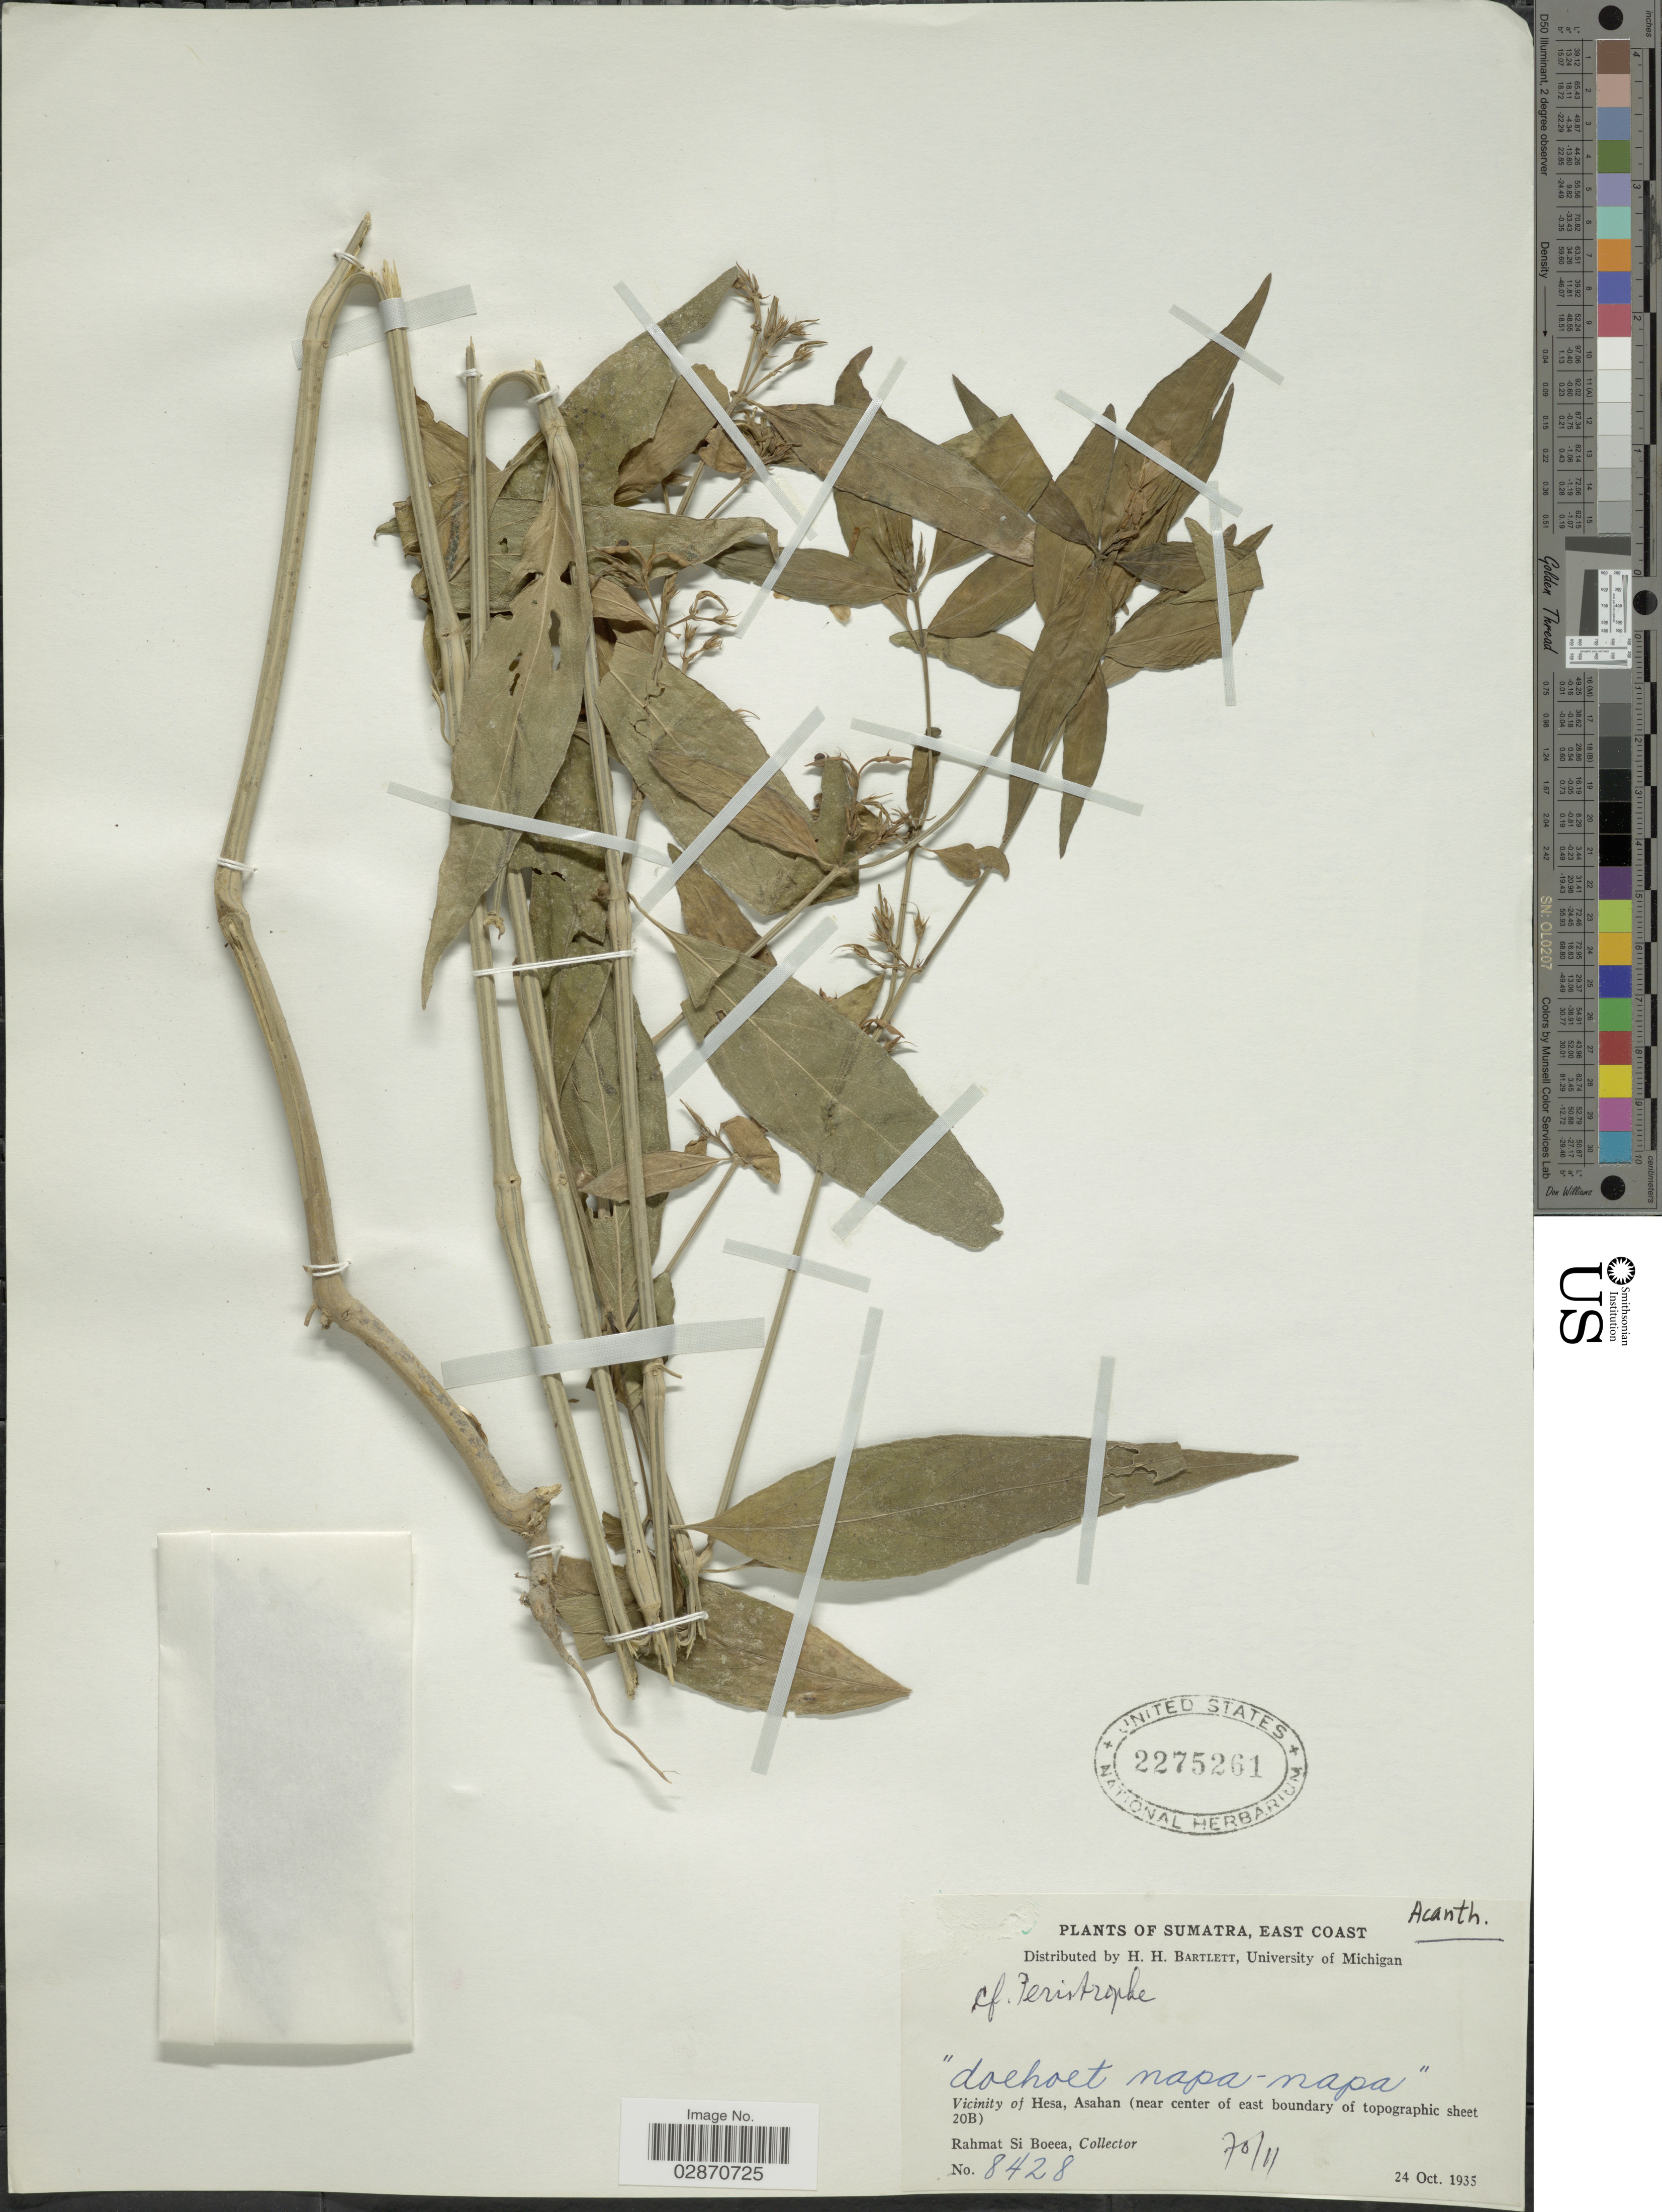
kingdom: Plantae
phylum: Tracheophyta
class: Magnoliopsida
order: Lamiales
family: Acanthaceae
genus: Peristrophe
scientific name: Peristrophe sp.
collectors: Rahmat Si Boeea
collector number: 8428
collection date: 1935-10-24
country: Indonesia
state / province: Sumatra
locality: East Coast. Vicinity of Hesa, Asahan (near center of east boundary of topographic sheet 20B).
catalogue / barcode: US 2275261